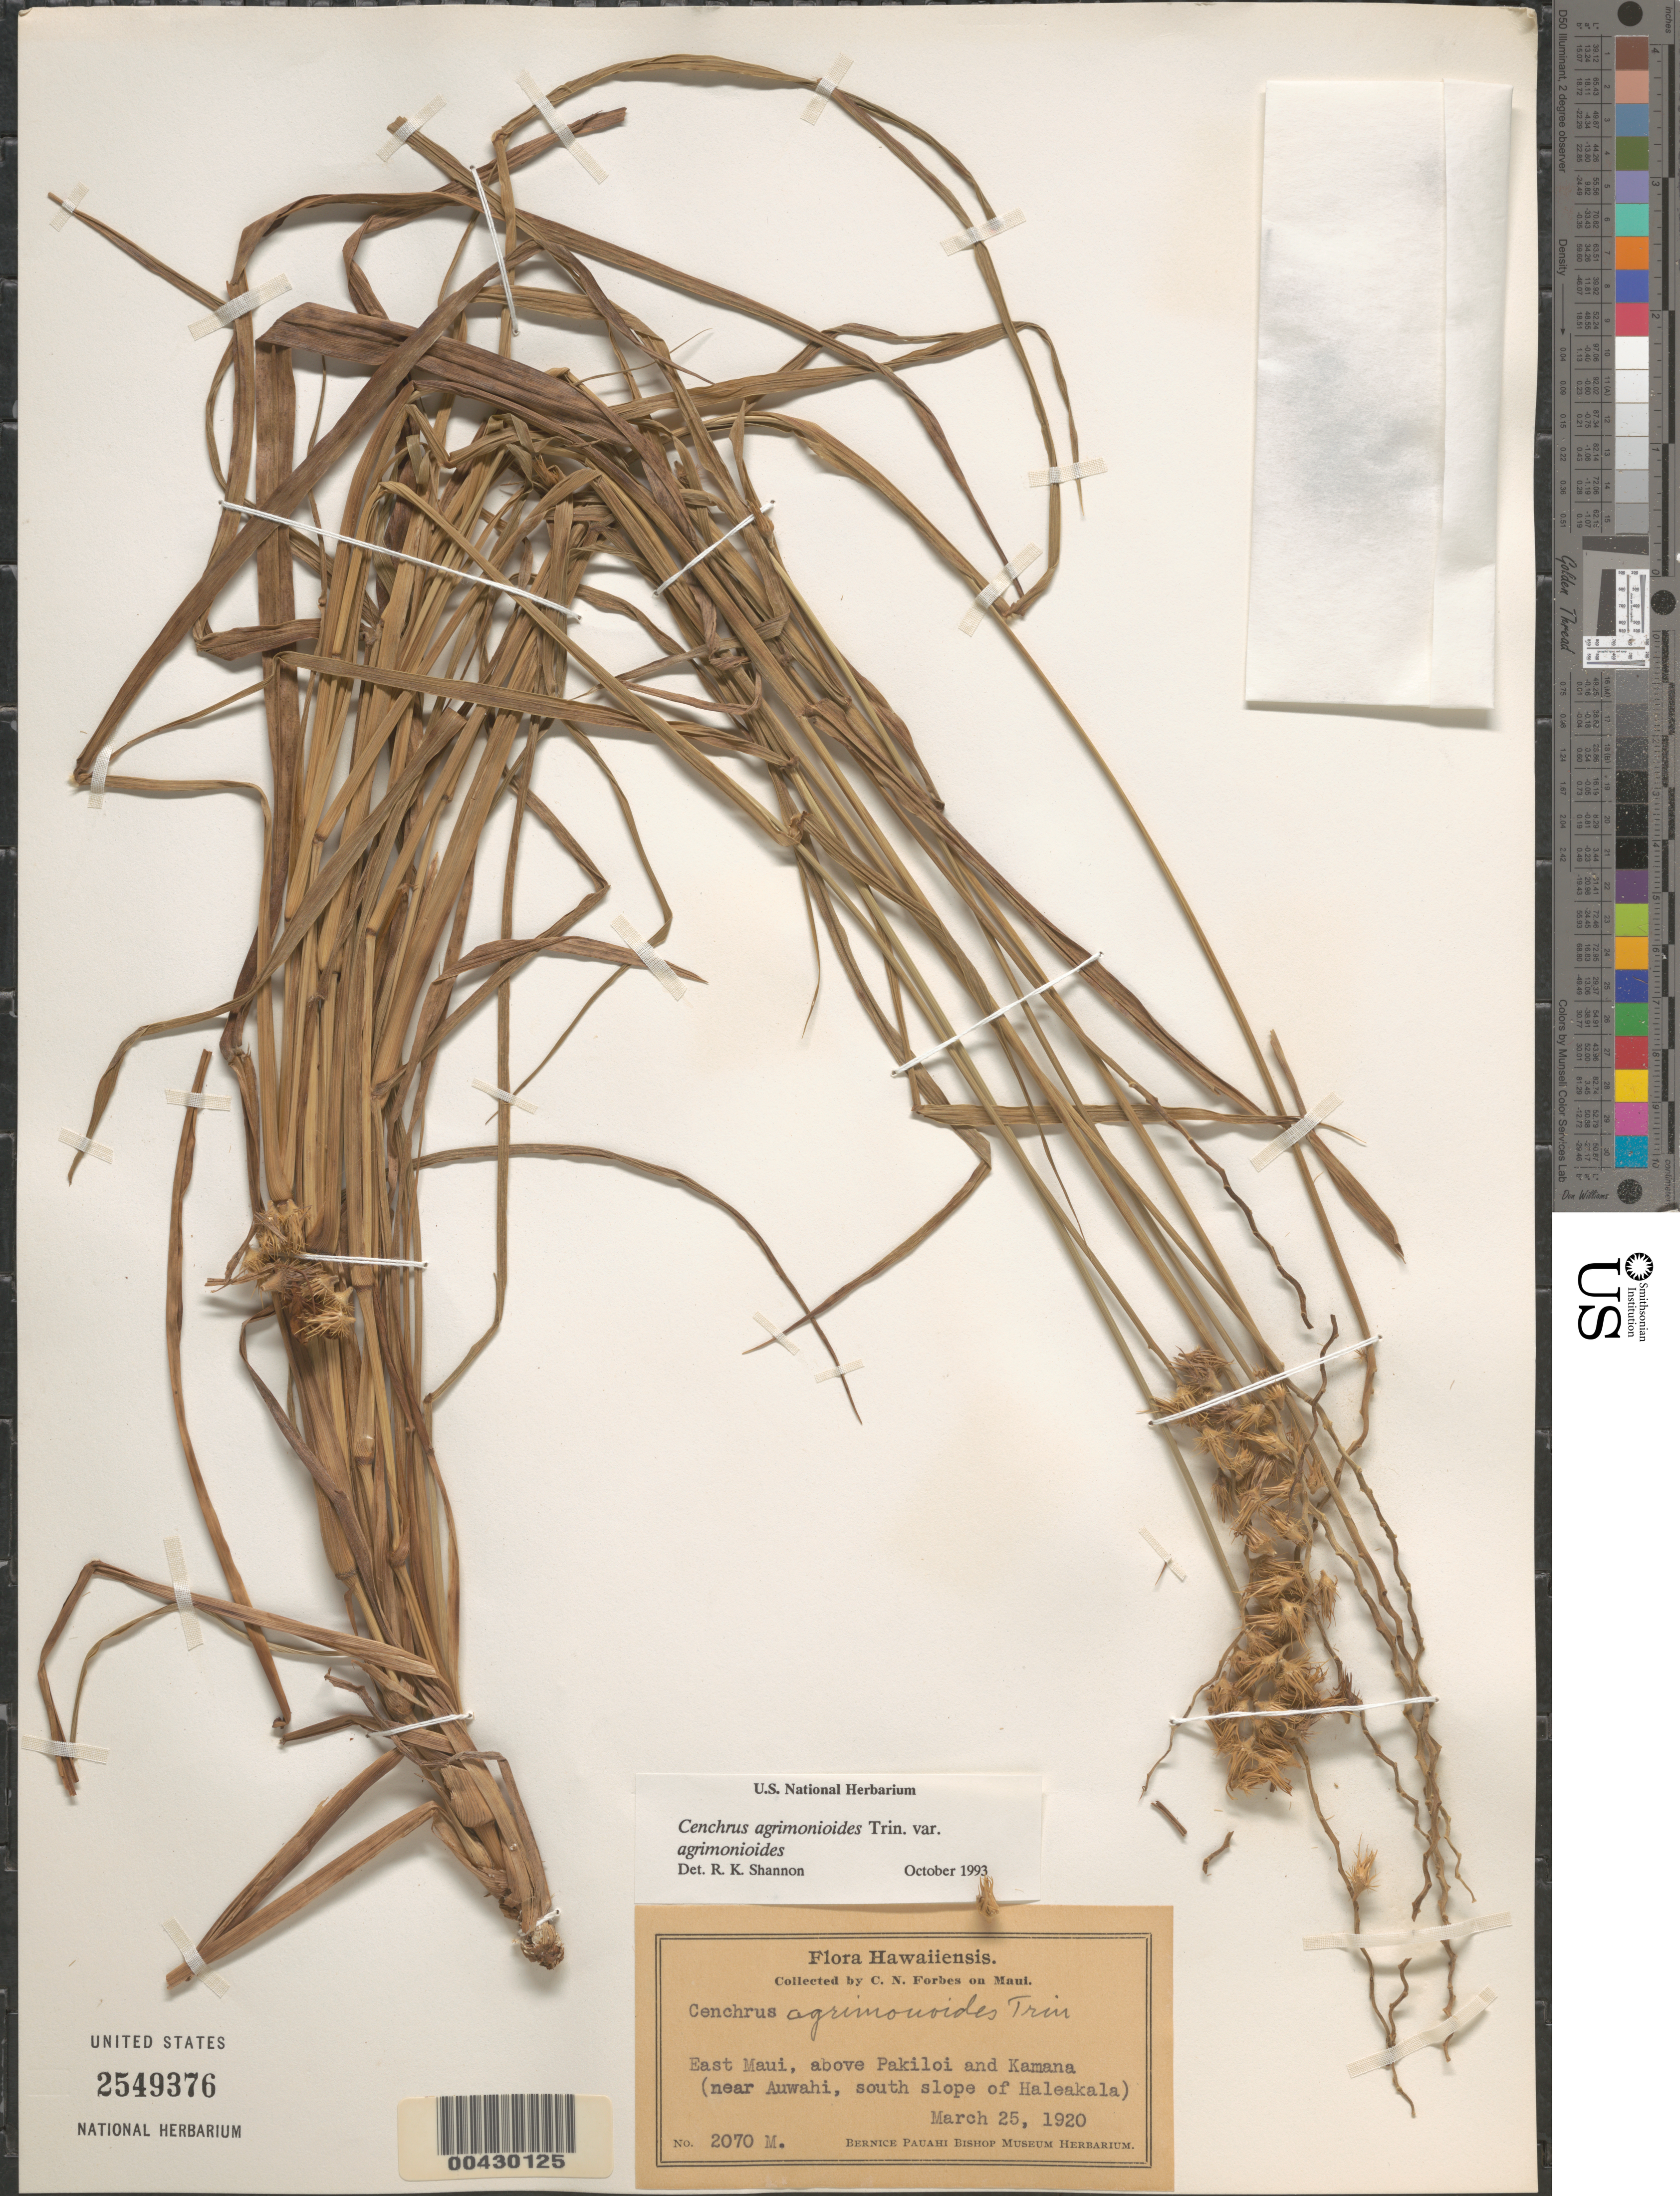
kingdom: Plantae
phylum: Tracheophyta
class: Liliopsida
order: Poales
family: Poaceae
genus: Cenchrus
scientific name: Cenchrus agrimonioides var. agrimonioides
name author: Trin.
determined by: Shannon, R. K., (UNITED STATES)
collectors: C. N. Forbes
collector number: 2070 M.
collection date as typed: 25 Mar 1920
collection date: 1920-03-25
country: United States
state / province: Hawaii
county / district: Maui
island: Maui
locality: East Maui, above Pakiloi and Kamana (near Auwahi, south slope of Haleakala)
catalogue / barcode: US 2549376